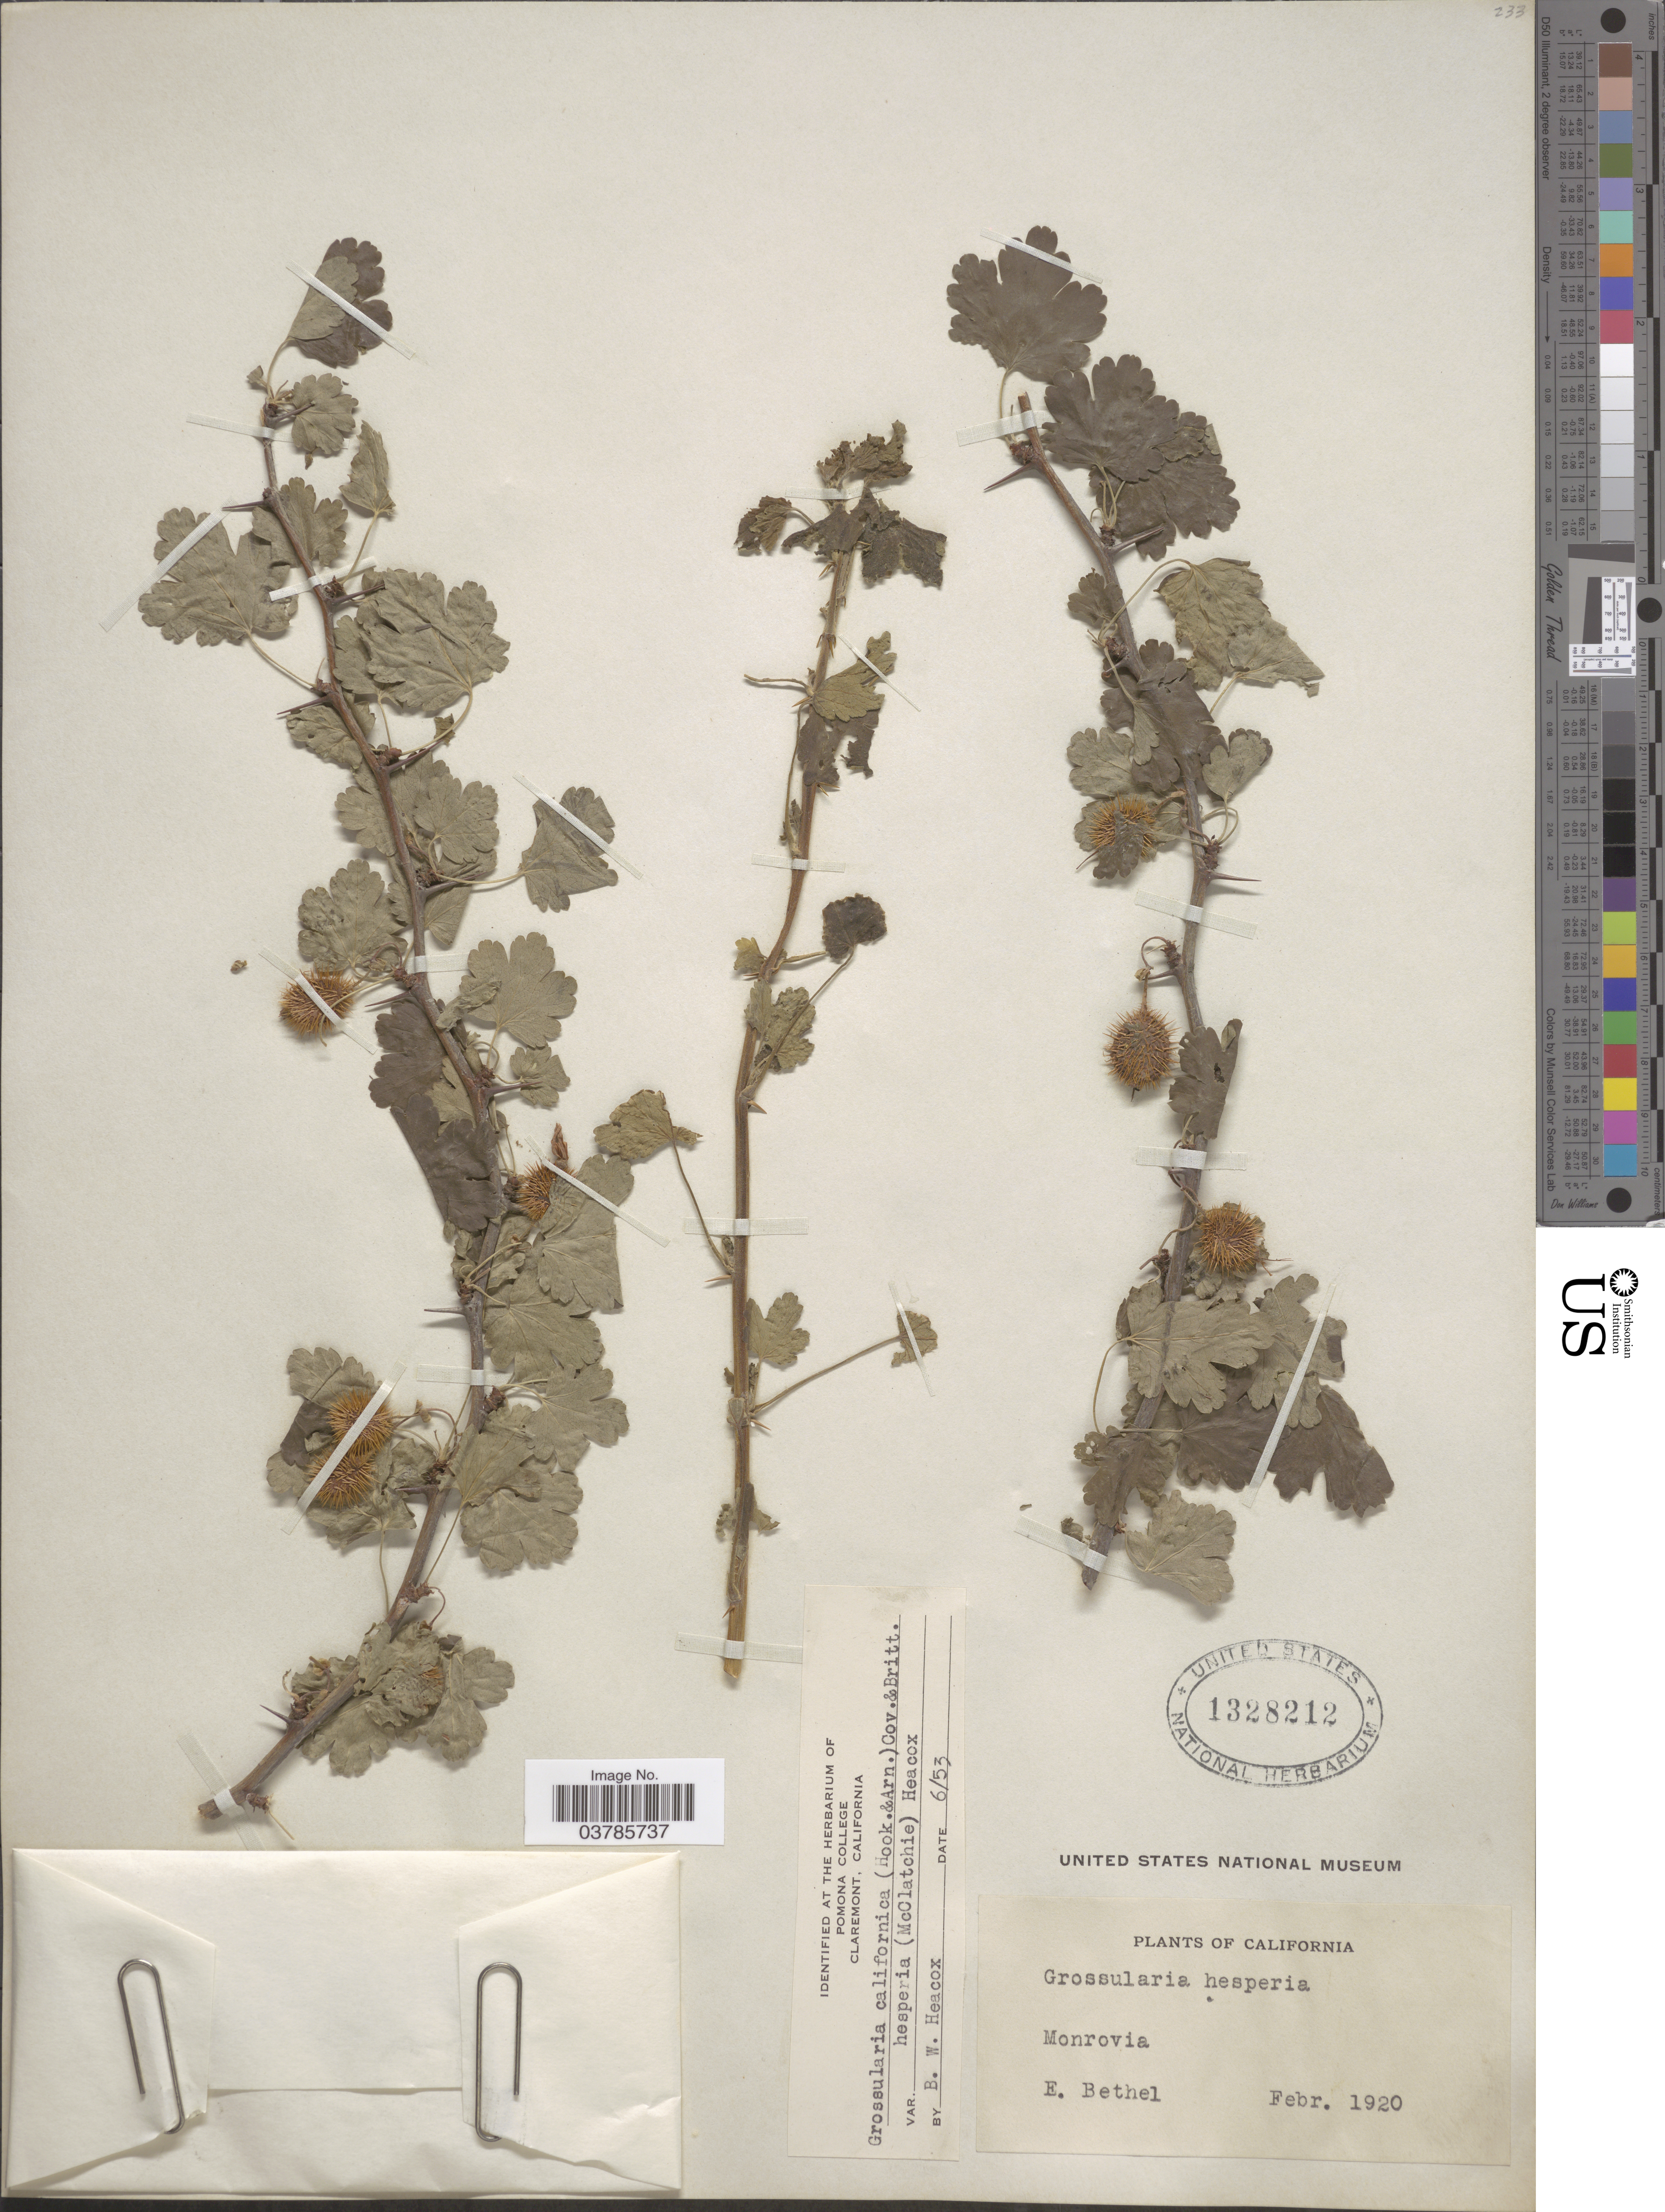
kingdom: Plantae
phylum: Tracheophyta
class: Magnoliopsida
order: Saxifragales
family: Grossulariaceae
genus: Ribes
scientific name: Ribes californicum var. hesperium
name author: (McClatchie) Jeps.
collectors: E. Bethel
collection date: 1920-02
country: United States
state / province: California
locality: Monrovia.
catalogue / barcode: US 1328212